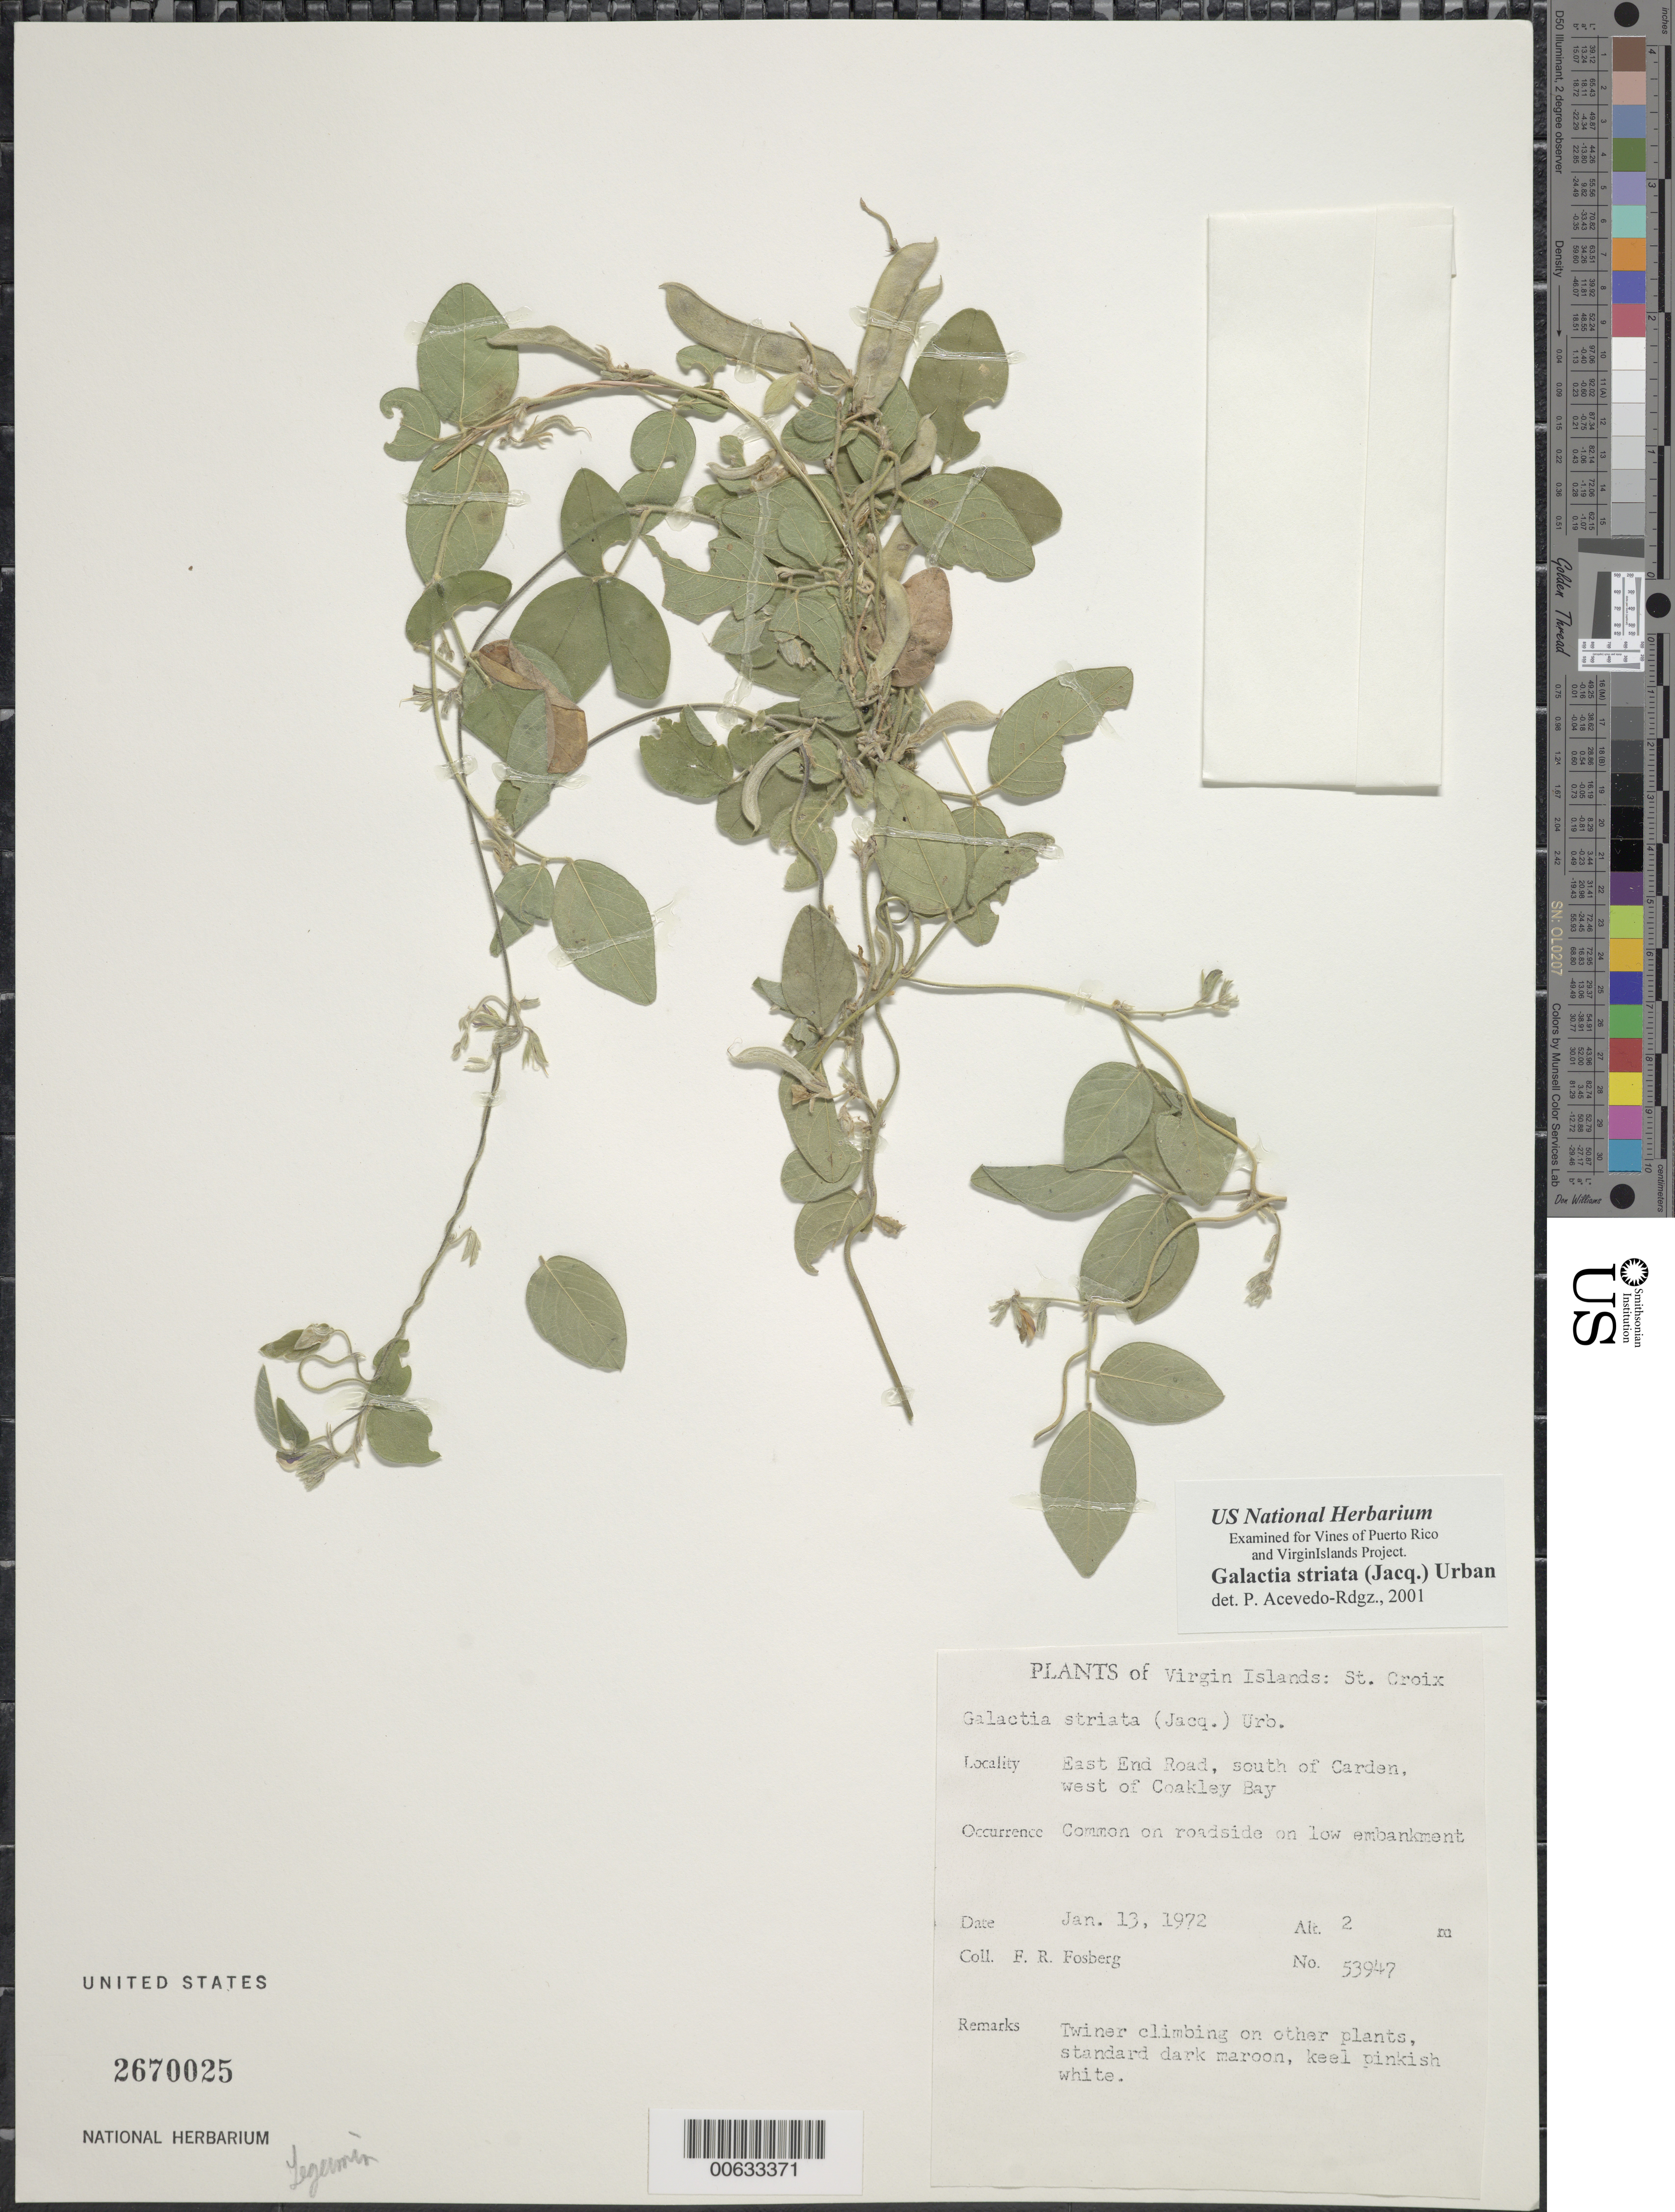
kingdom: Plantae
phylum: Tracheophyta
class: Magnoliopsida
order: Fabales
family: Fabaceae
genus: Galactia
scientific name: Galactia striata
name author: (Jacq.) Urb.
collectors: F. R. Fosberg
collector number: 53947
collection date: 1972-01-13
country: U.S. Virgin Islands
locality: The Virgin Islands: St. Croix, East end Road, south of Carden, west of Coakley Bay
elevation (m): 2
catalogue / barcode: US 2670025